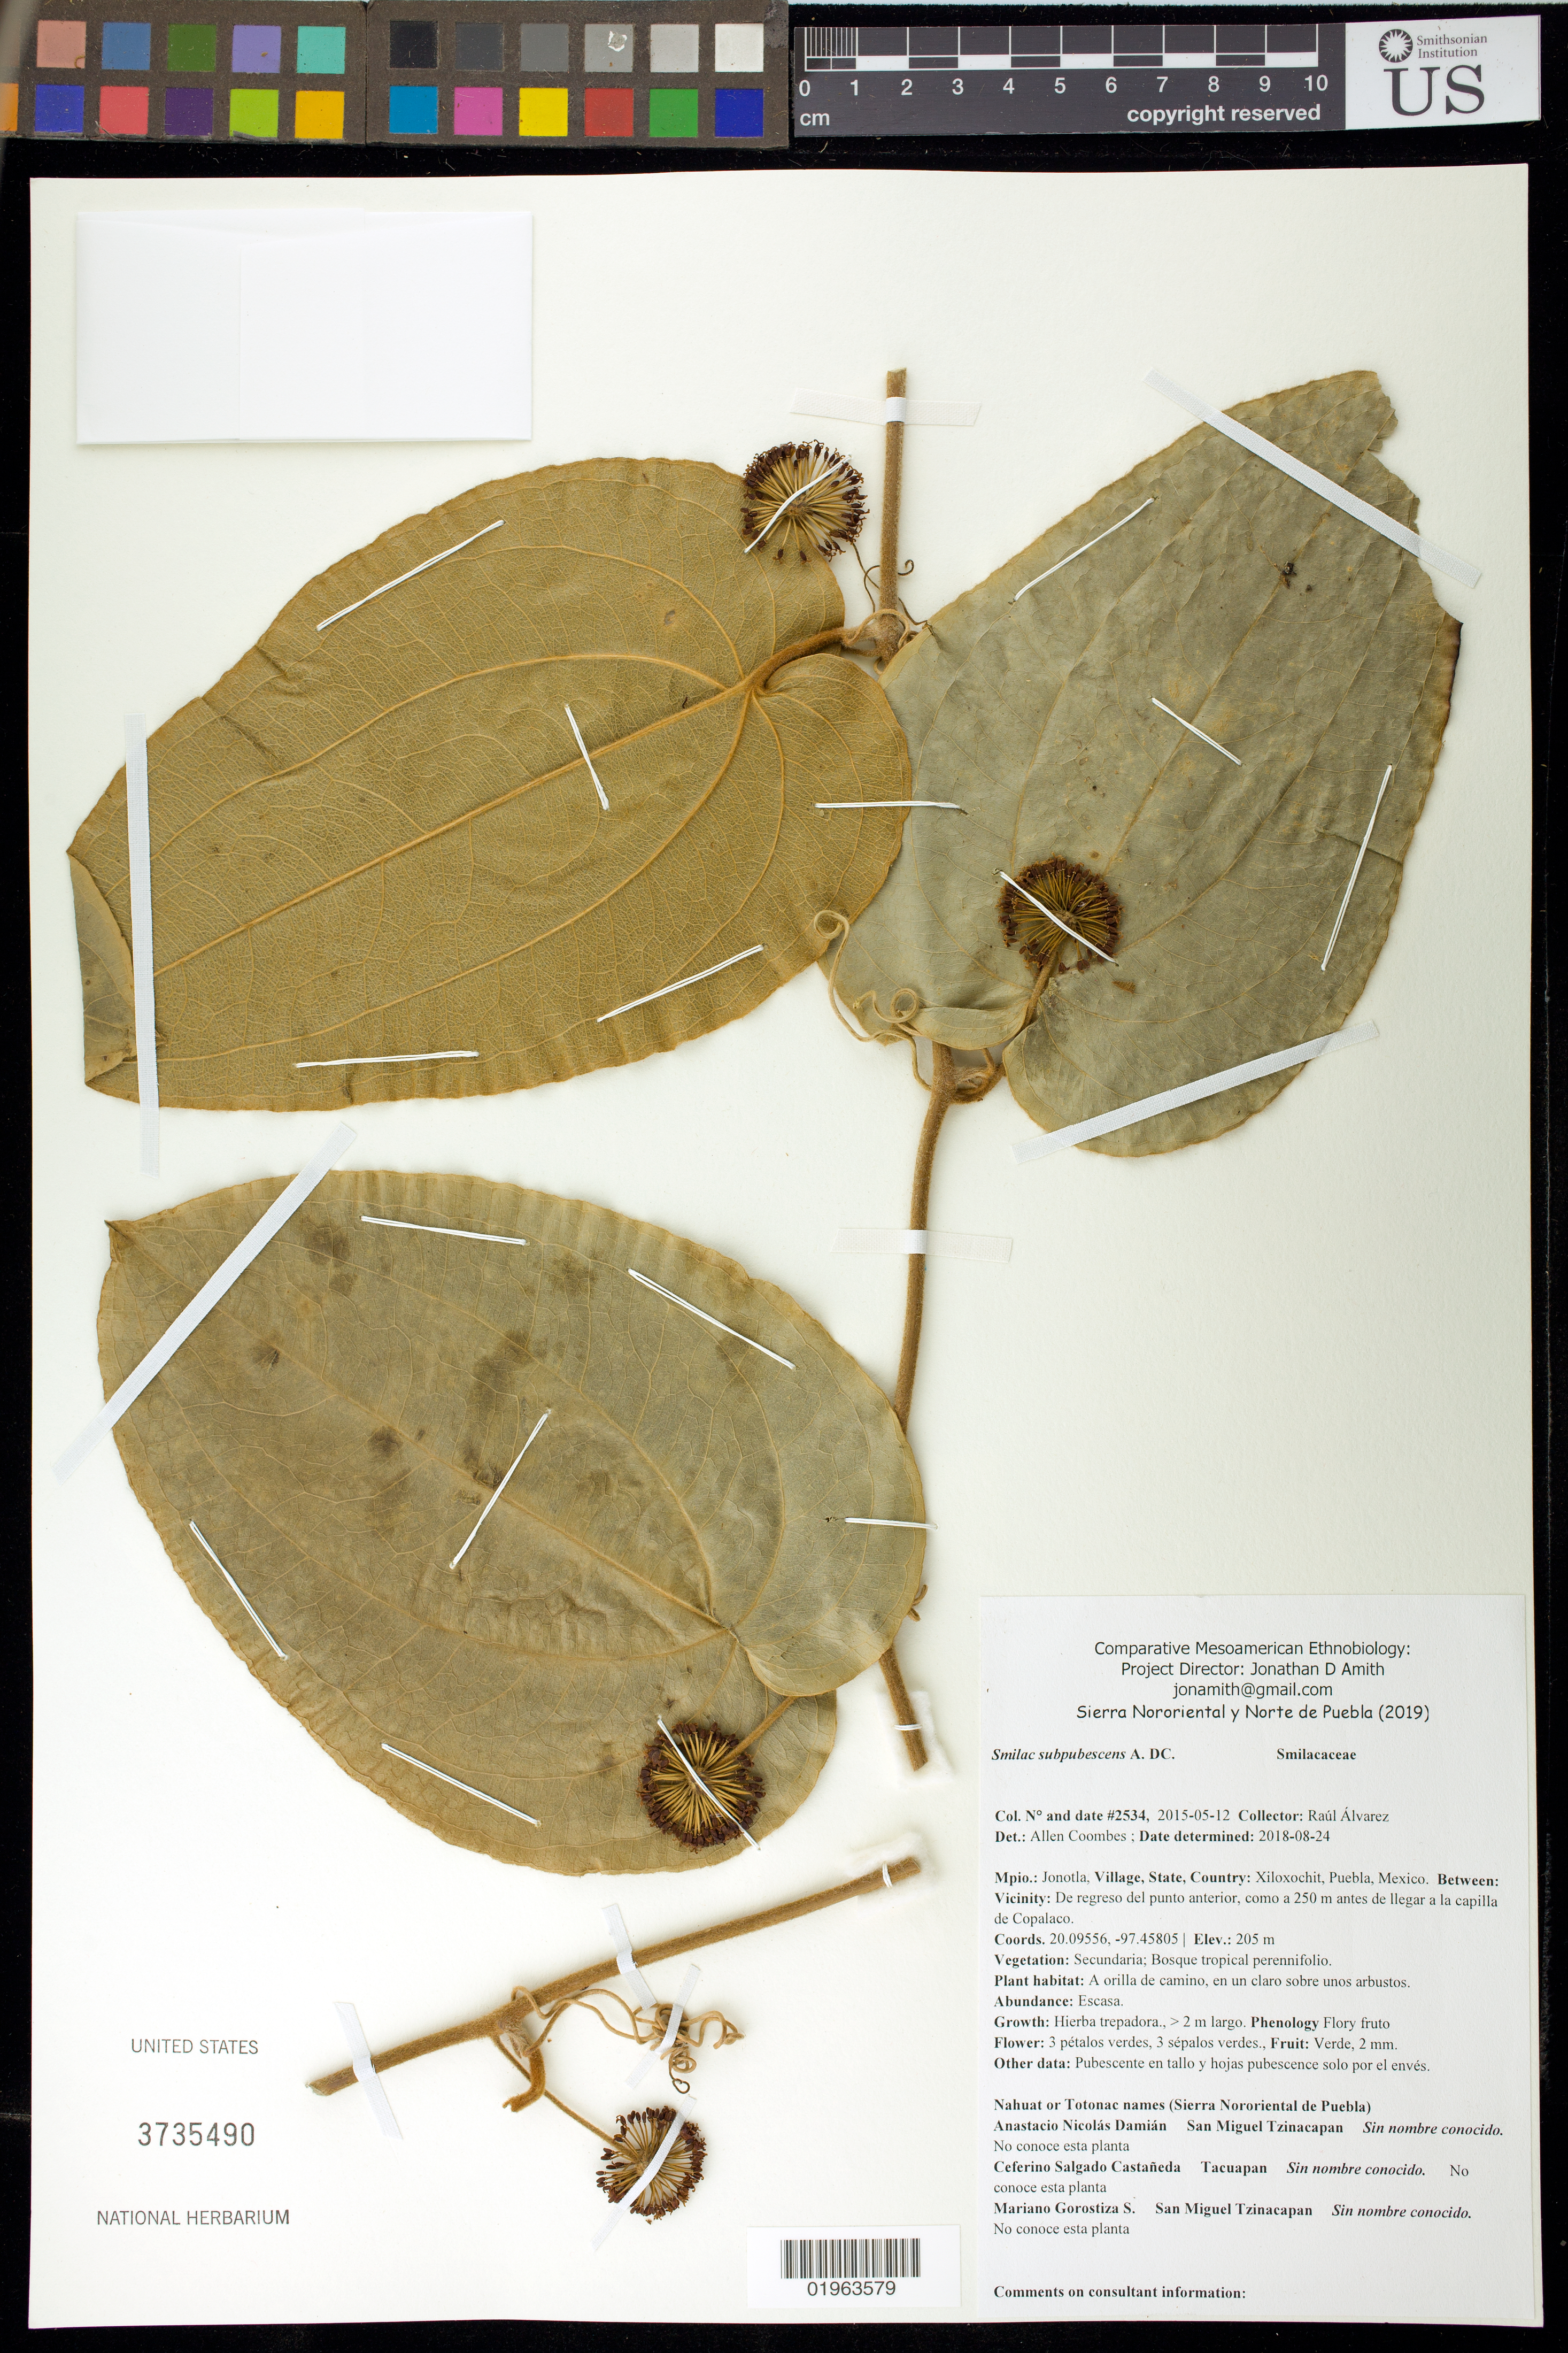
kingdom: Plantae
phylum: Tracheophyta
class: Liliopsida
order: Liliales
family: Smilacaceae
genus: Smilax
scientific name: Smilax subpubescens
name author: A. DC.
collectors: R. Álvarez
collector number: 2534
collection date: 2015-05-12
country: Mexico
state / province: Puebla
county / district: Jonotla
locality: Xiloxóchit, de regresso del punto anterior, como a 250 m antes de llegar a la capilla de Copalaco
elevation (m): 205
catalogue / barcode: US 3735490